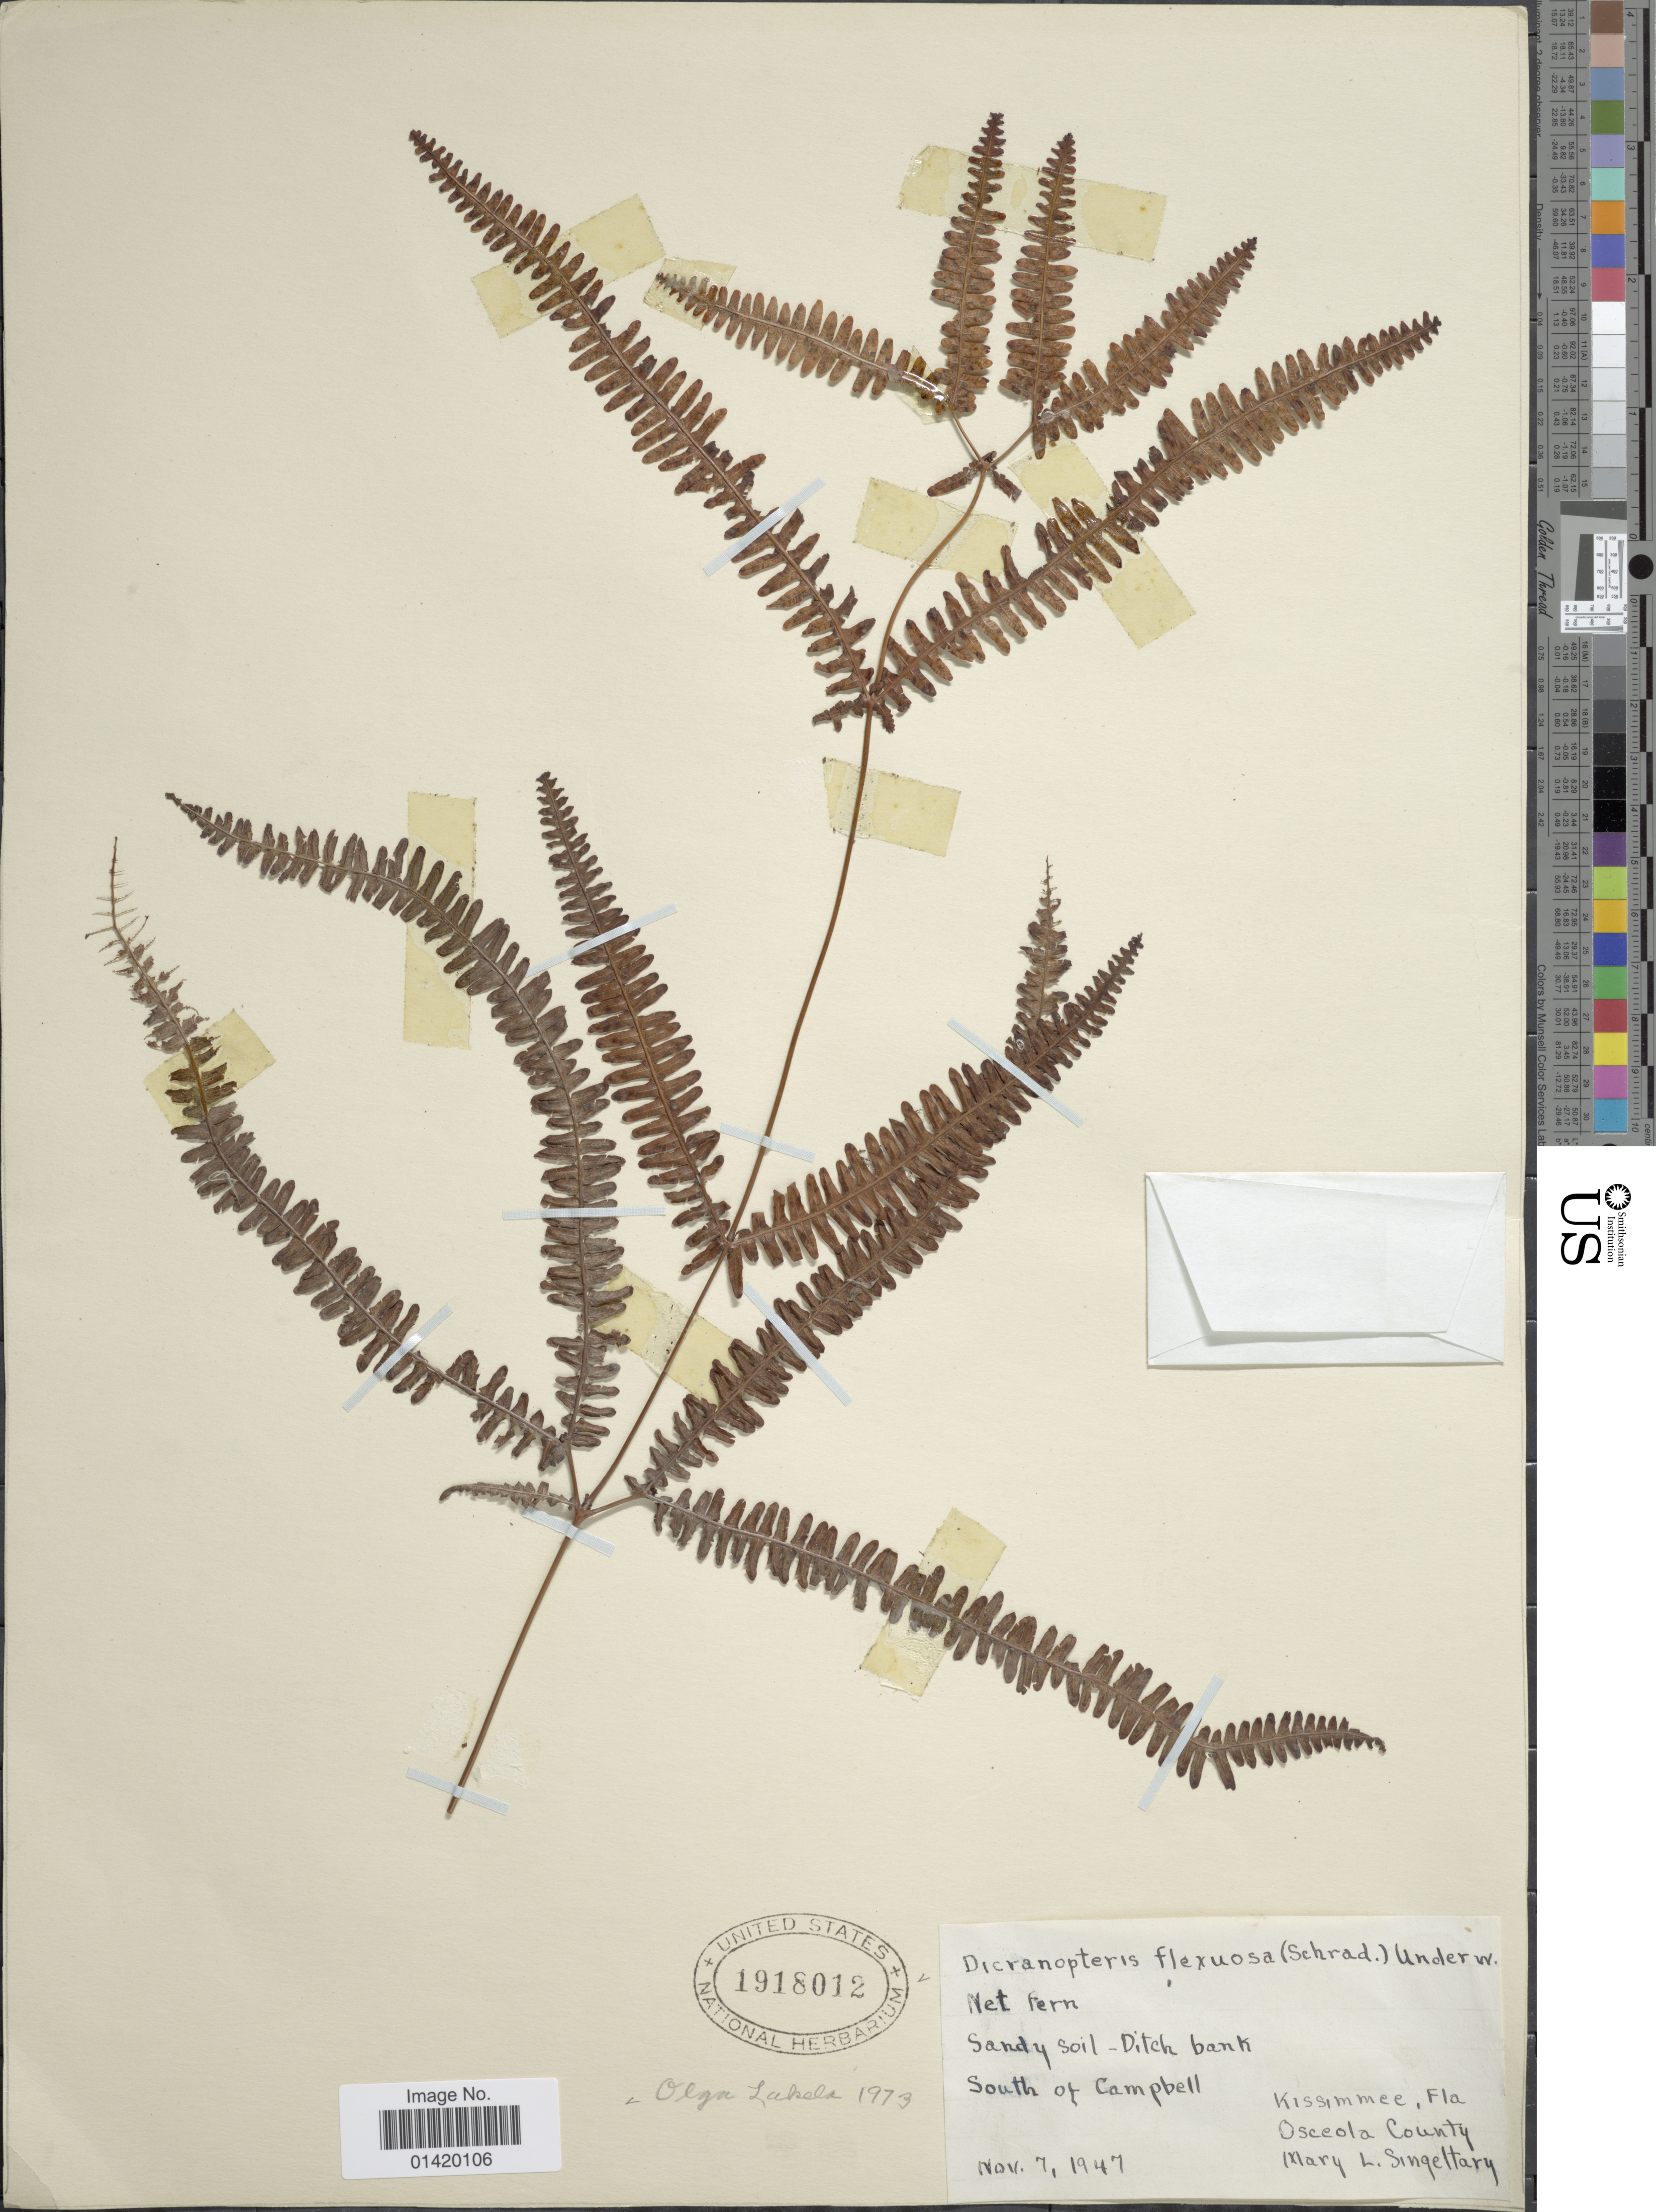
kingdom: Plantae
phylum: Tracheophyta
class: Polypodiopsida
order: Gleicheniales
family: Gleicheniaceae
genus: Dicranopteris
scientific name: Dicranopteris flexuosa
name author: (Schrad.) Underw.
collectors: M. Singeltary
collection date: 1947-11-07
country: United States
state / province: Florida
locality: South of Campbell, Kissimee, Fla, Osceola Countty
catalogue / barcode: US 1918012